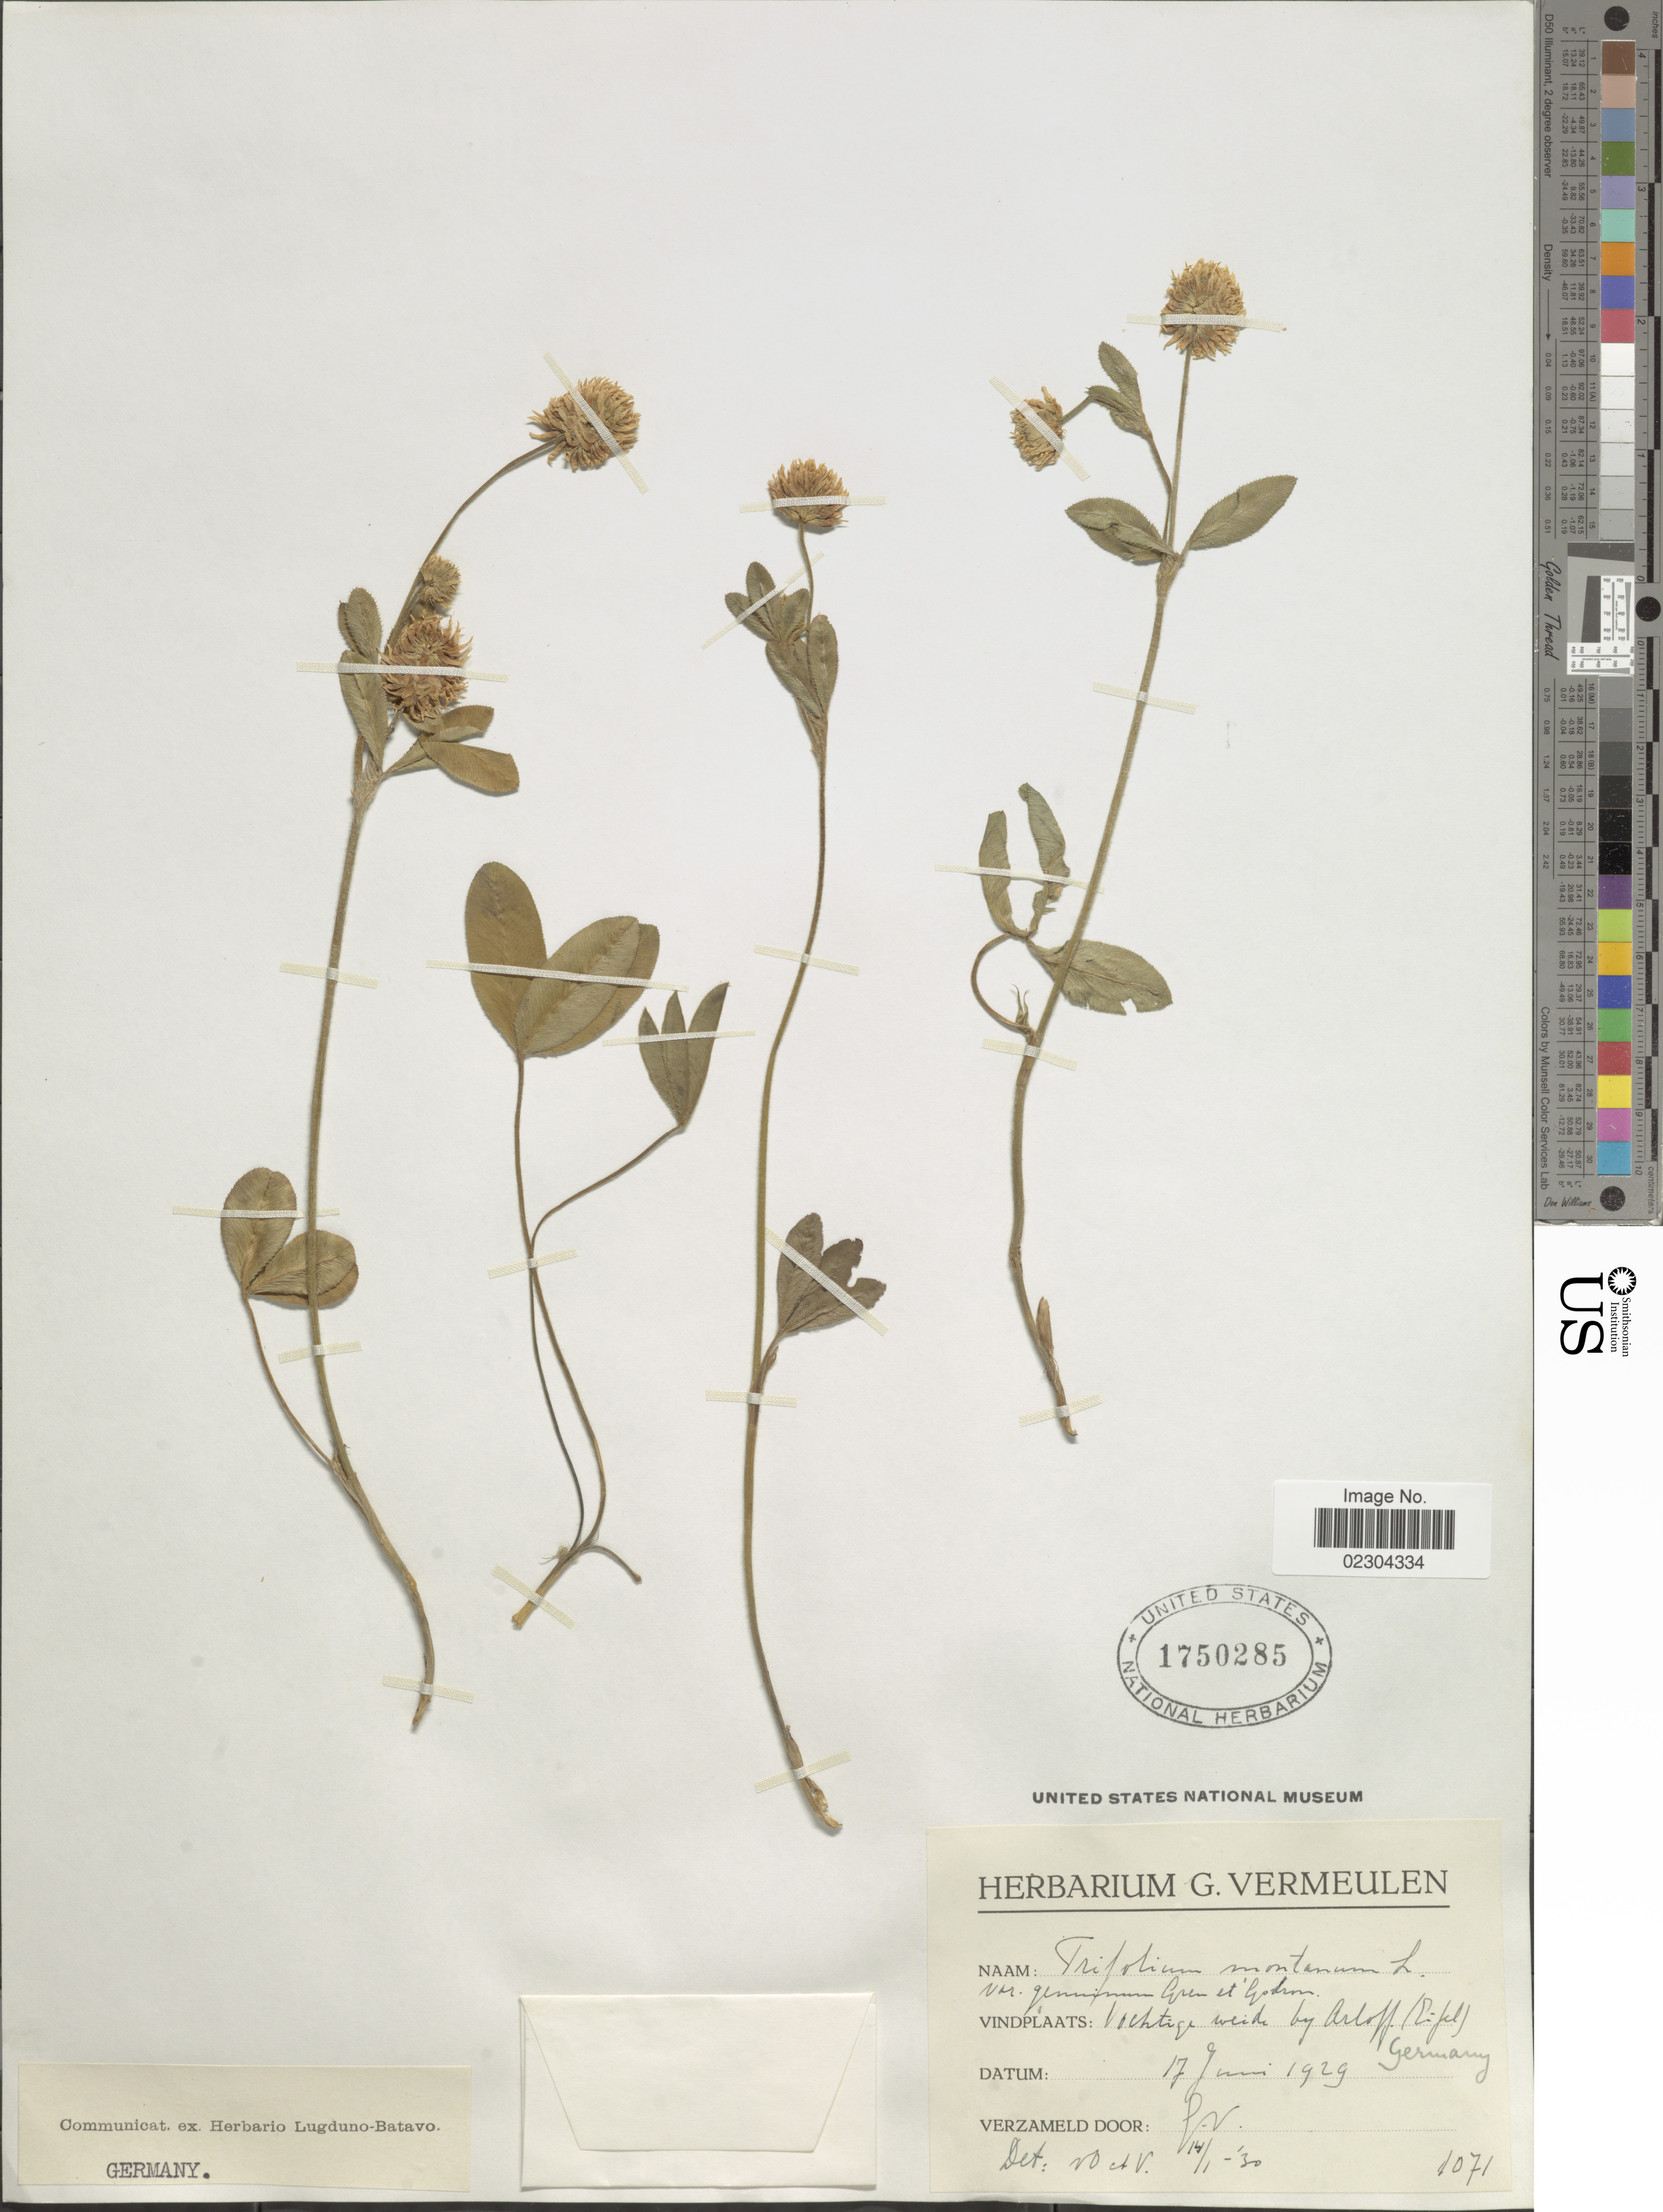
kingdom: Plantae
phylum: Tracheophyta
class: Magnoliopsida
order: Fabales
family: Fabaceae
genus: Trifolium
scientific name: Trifolium montanum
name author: L.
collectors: G. Vermeulen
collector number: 1071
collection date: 1929-06-17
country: Germany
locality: Vochtige weide bij Artoff (Eifel) Germany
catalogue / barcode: US 1750285